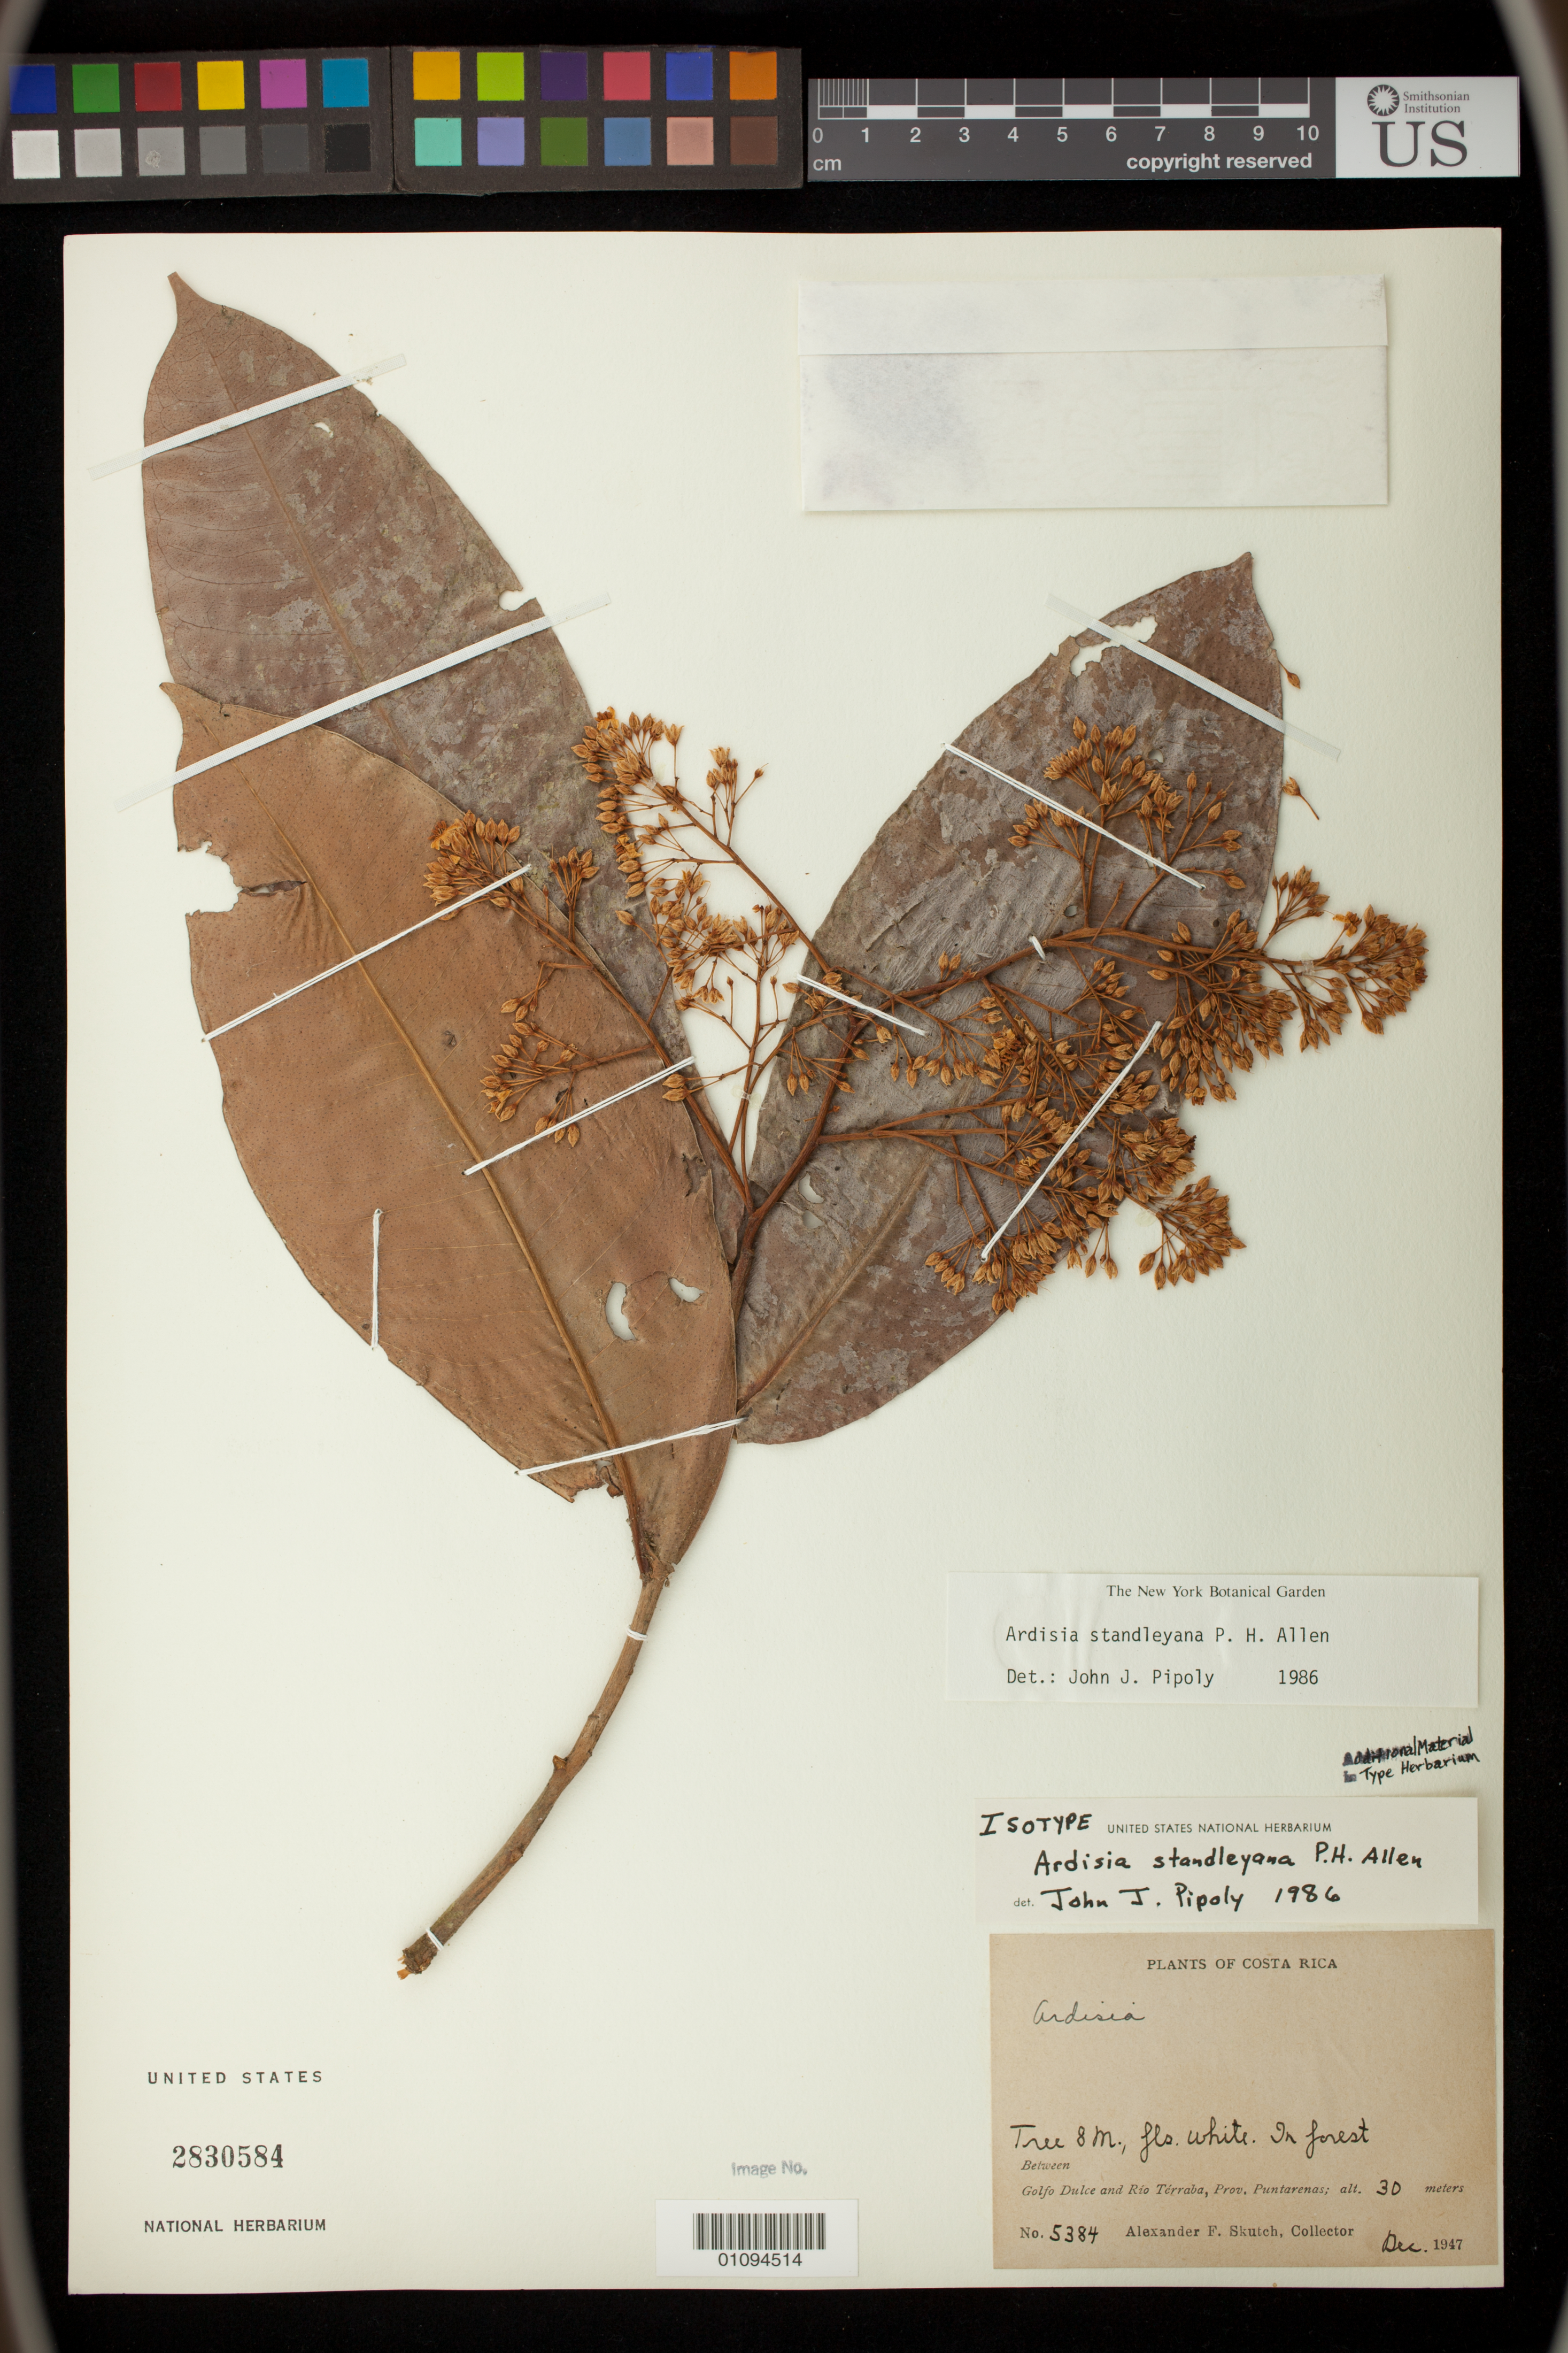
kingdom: Plantae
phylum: Tracheophyta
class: Magnoliopsida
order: Ericales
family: Primulaceae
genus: Ardisia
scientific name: Ardisia standleyana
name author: P.H. Allen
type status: Isotype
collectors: A. F. Skutch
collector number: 5384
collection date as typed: Dec 1947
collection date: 1947-12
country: Costa Rica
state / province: Puntarenas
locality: Between Gulgo dulce & Rio Terralba.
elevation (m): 10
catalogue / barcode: US 2830584